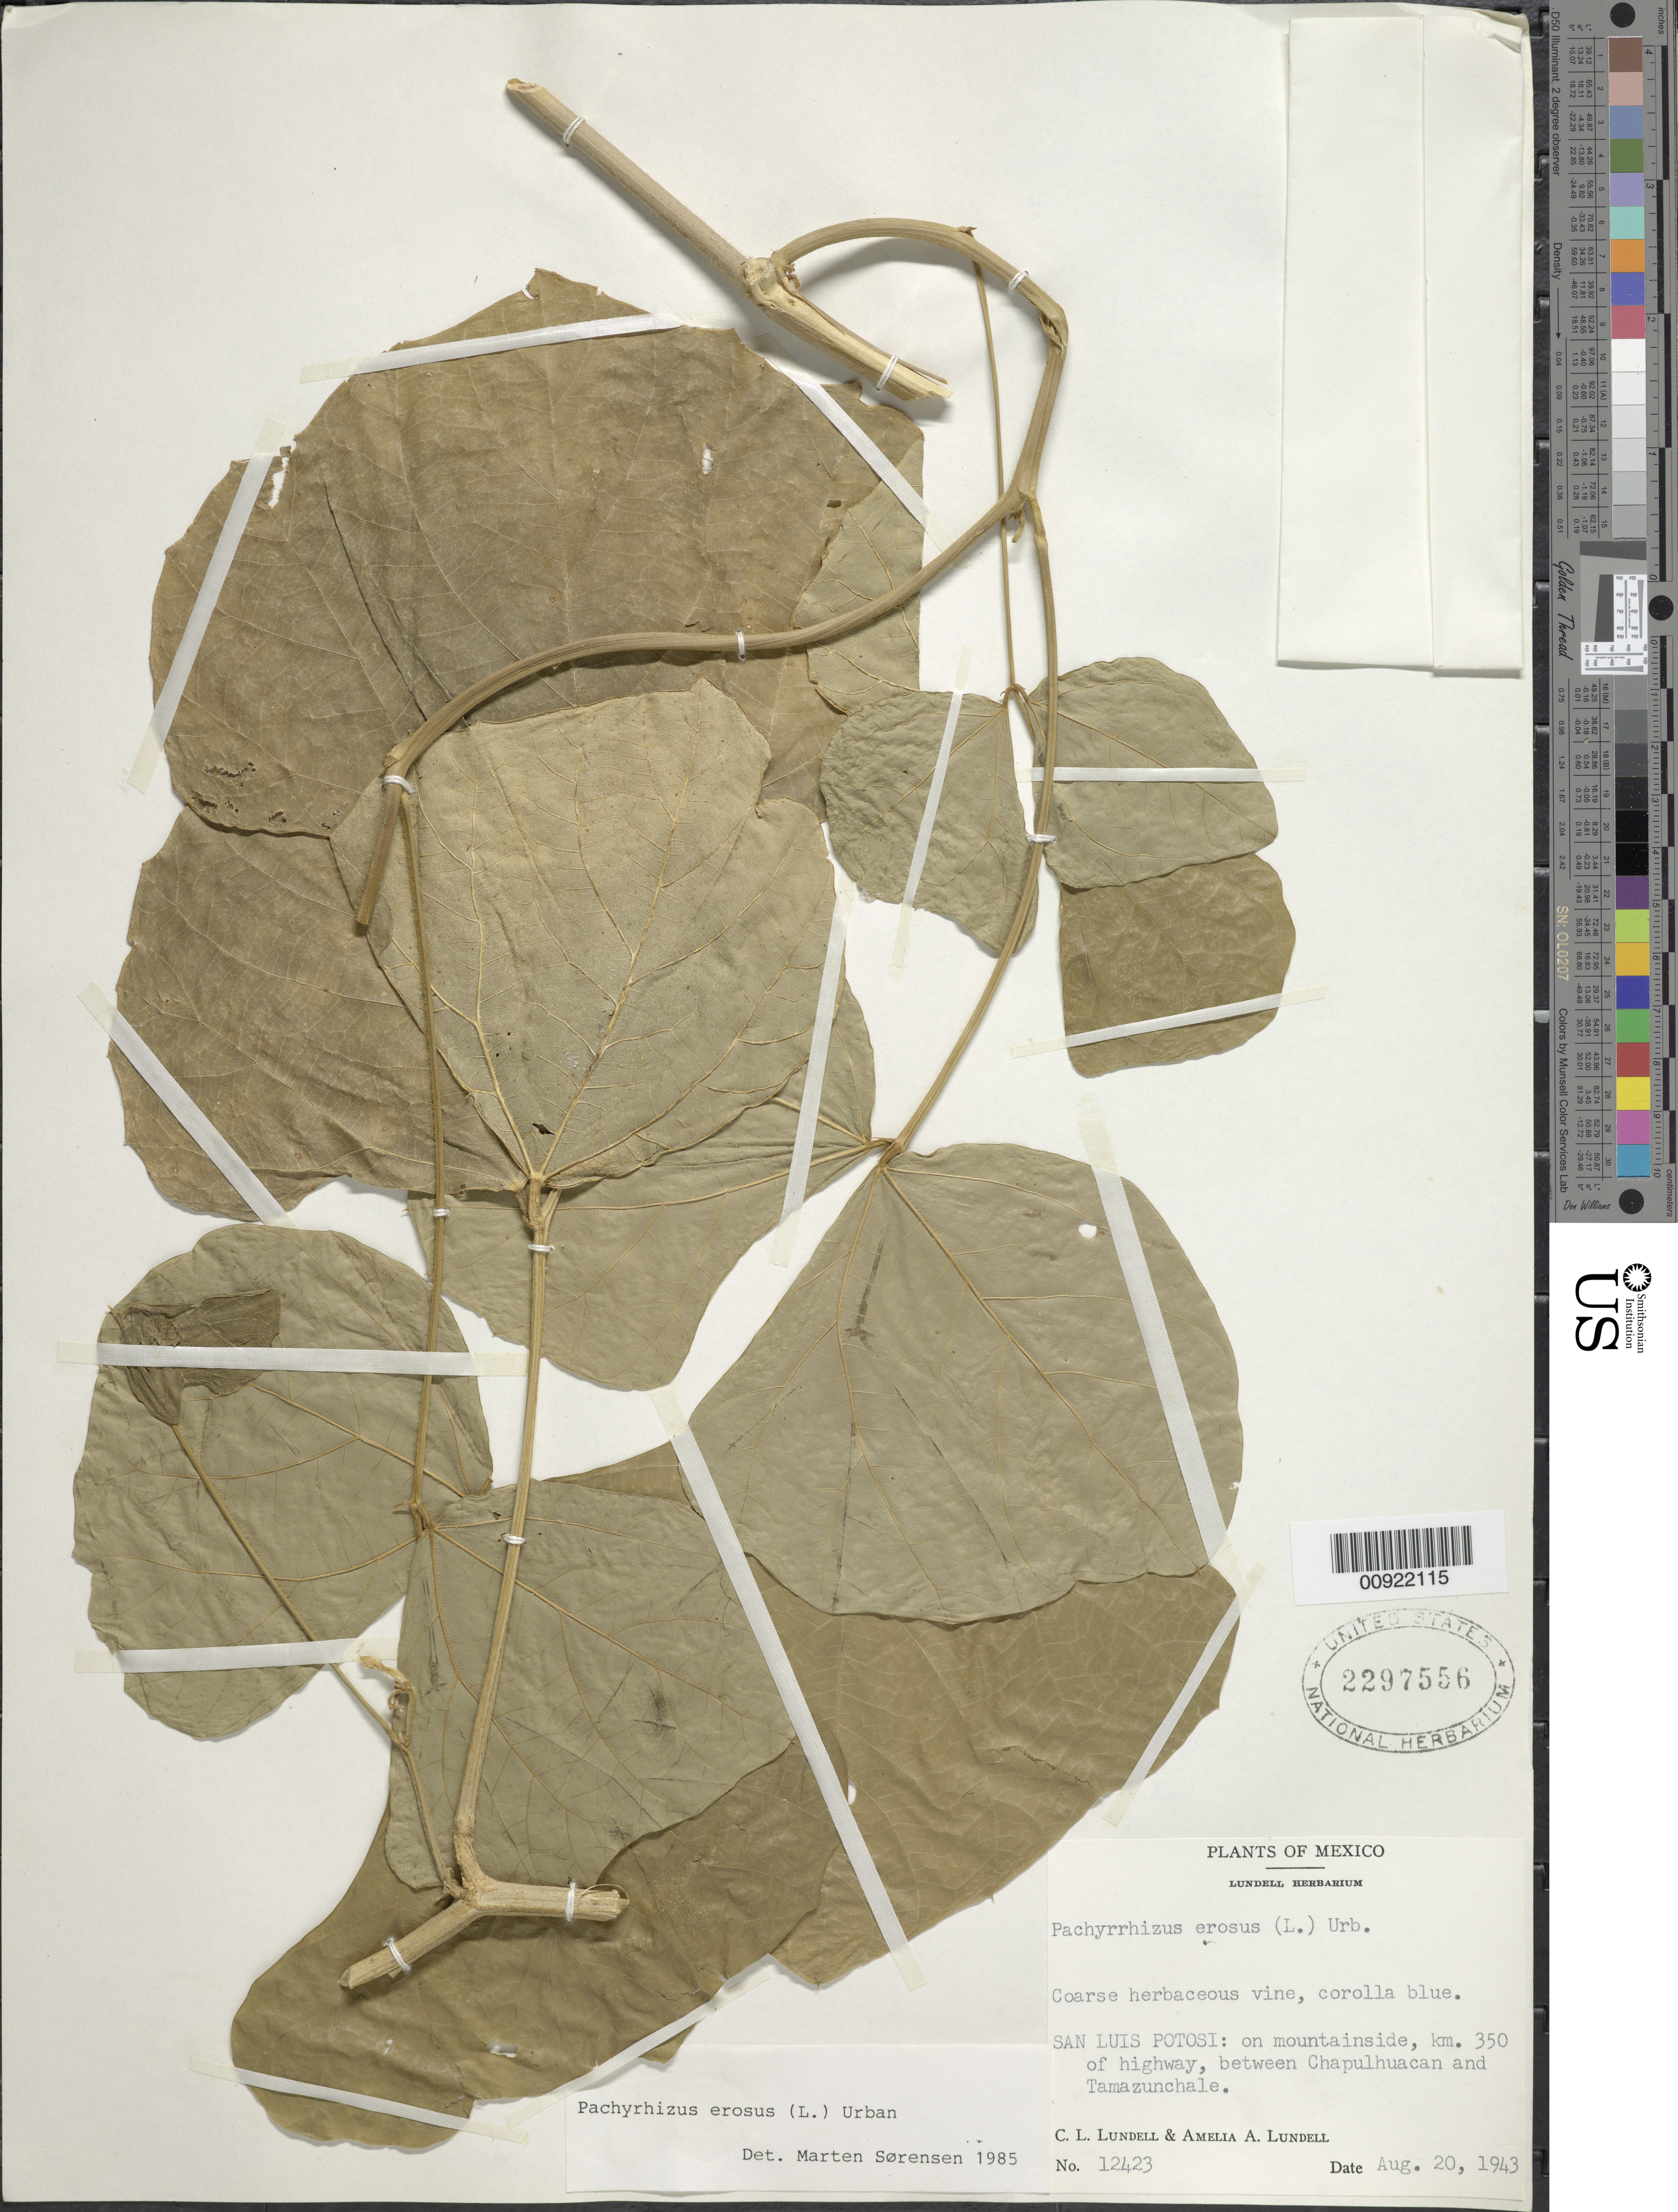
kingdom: Plantae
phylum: Tracheophyta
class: Magnoliopsida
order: Fabales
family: Fabaceae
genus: Pachyrhizus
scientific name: Pachyrhizus erosus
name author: (L.) Urb.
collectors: C. L. Lundell & A. A. Lundell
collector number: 12423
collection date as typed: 20 Aug 1943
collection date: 1943-08-20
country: Mexico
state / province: San Luis Potosí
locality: San Luis Potosí: km. 350 on highway, between Chapulhuacan and Tamazunchale.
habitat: On mountain side.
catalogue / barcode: US 2297556